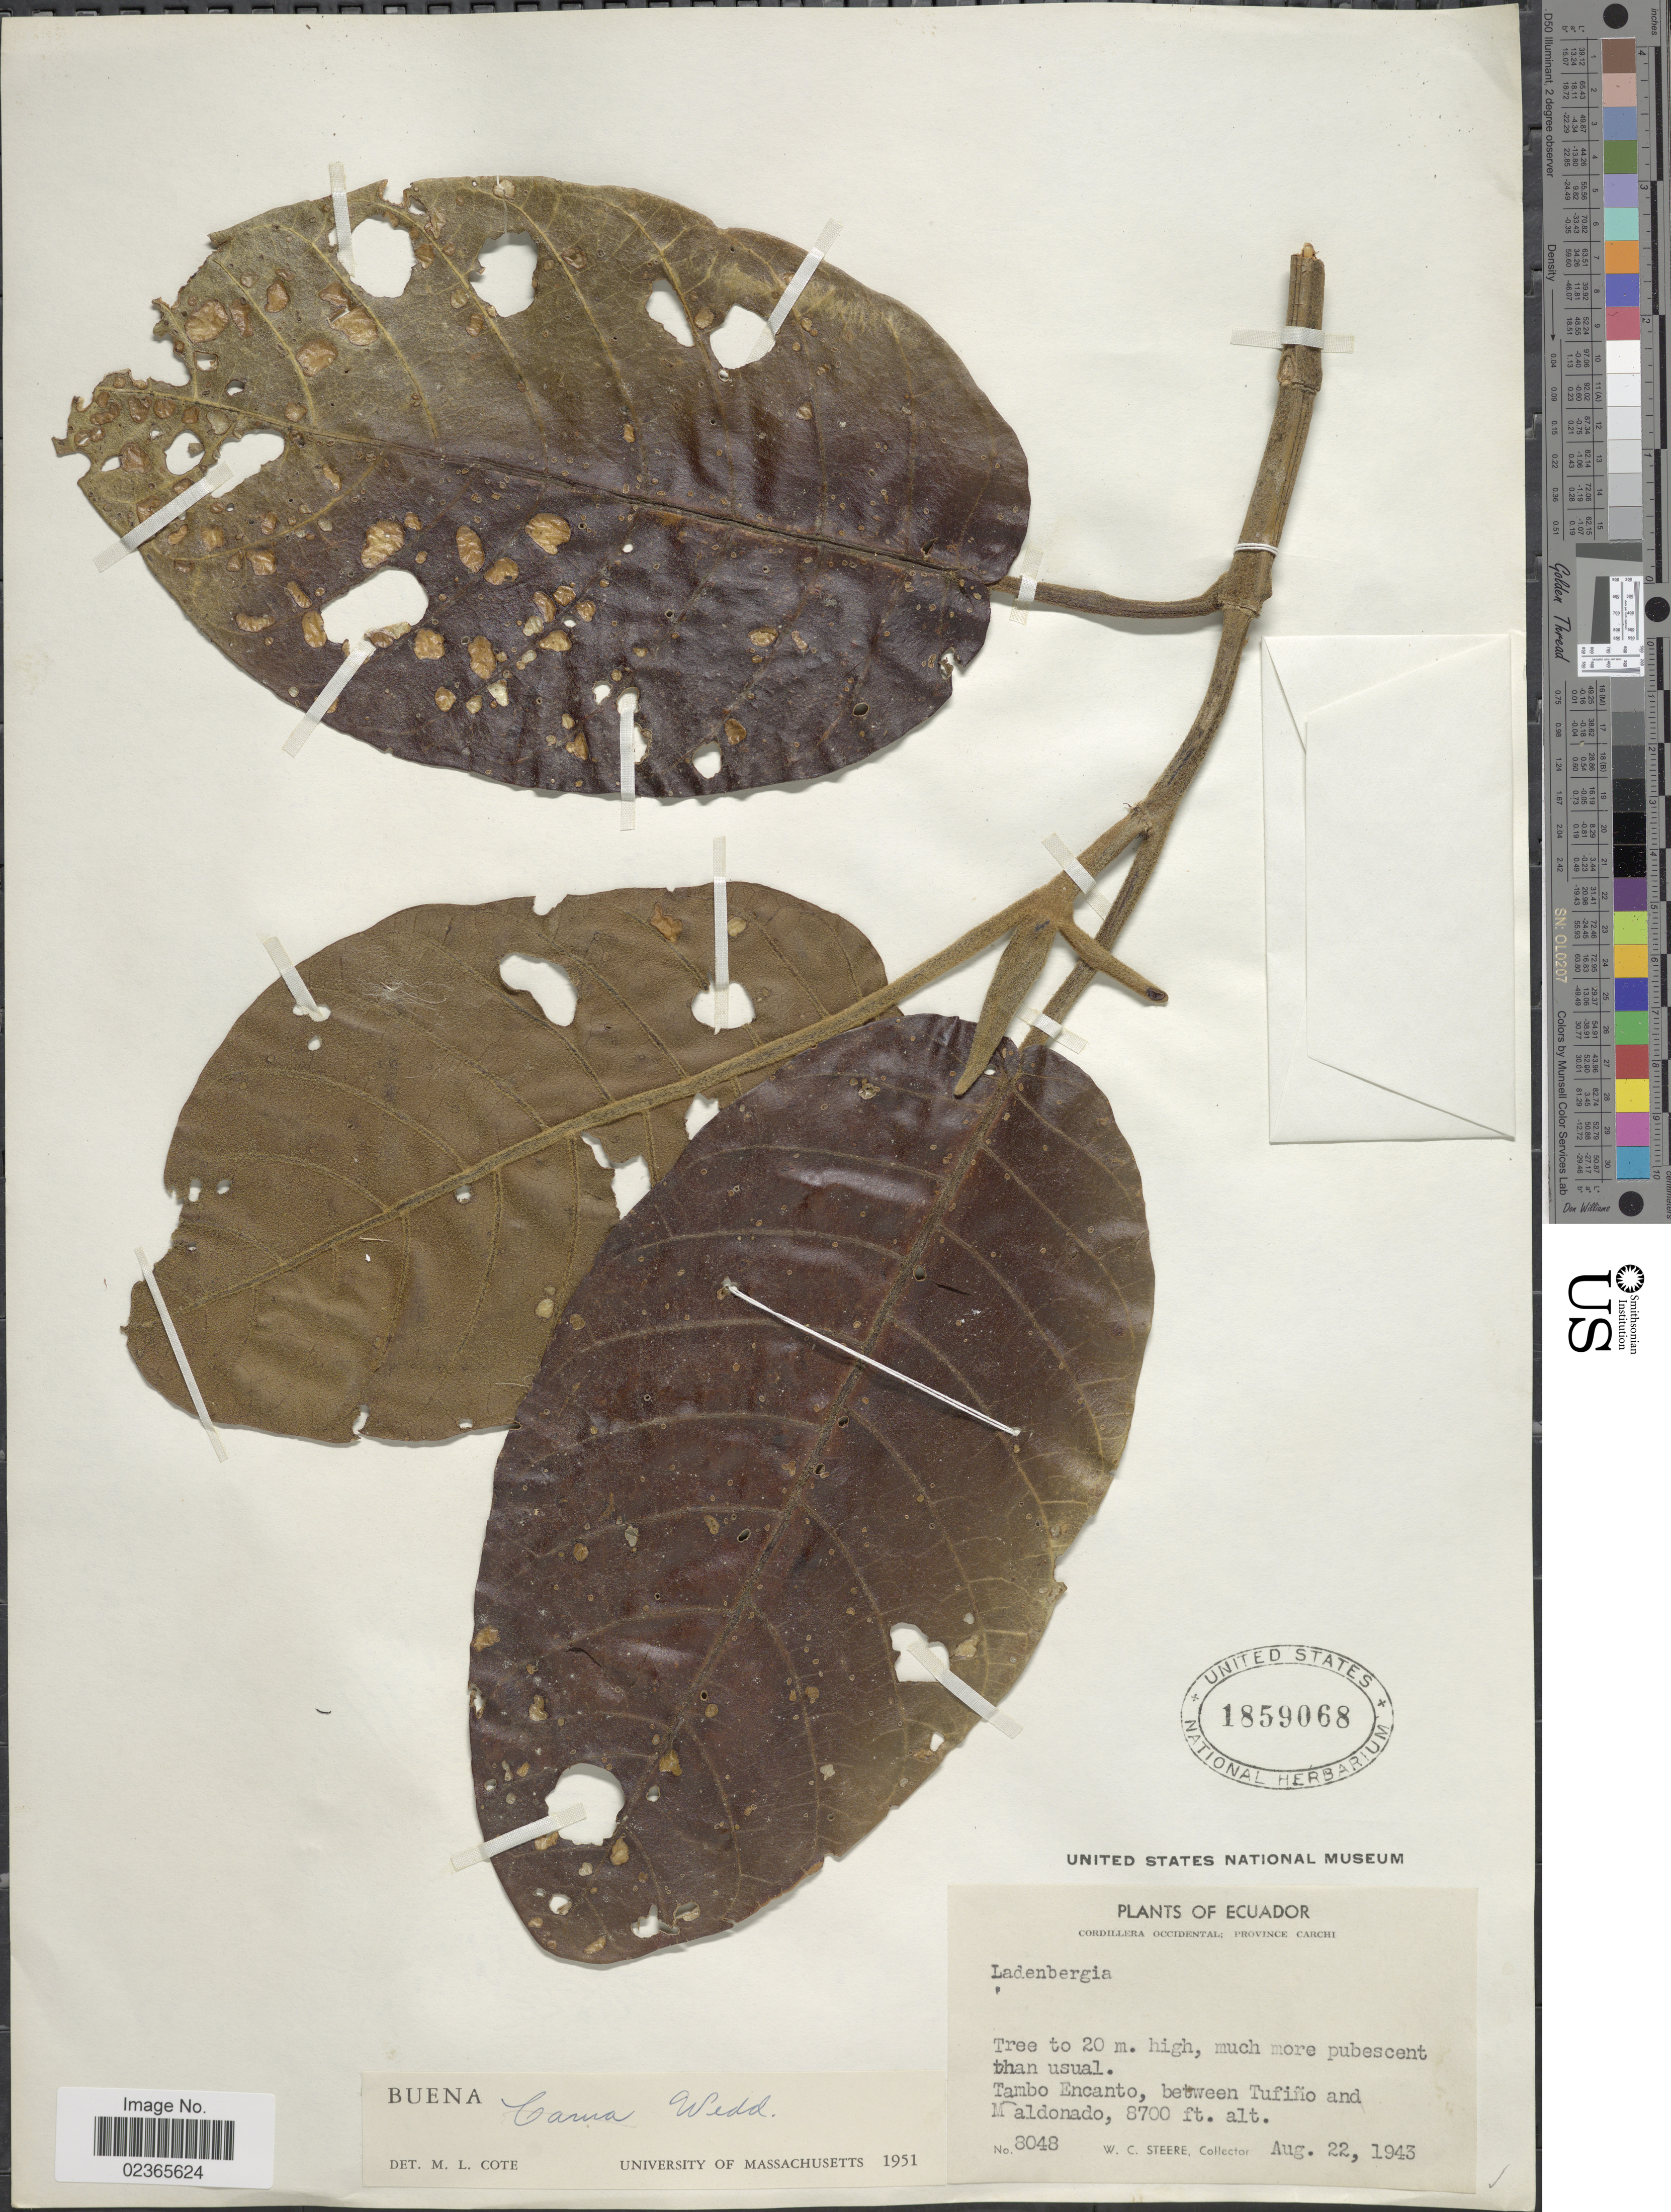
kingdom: Plantae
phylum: Tracheophyta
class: Magnoliopsida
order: Gentianales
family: Rubiaceae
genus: Ladenbergia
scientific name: Ladenbergia sp.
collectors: W. C. Steere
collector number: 8048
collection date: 1943-08-22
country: Ecuador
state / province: Carchi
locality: Cordillera Occidental: Province Carchi, Tambo Encanto, between Tufino and Maldonado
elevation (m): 2652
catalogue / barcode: US 1859068